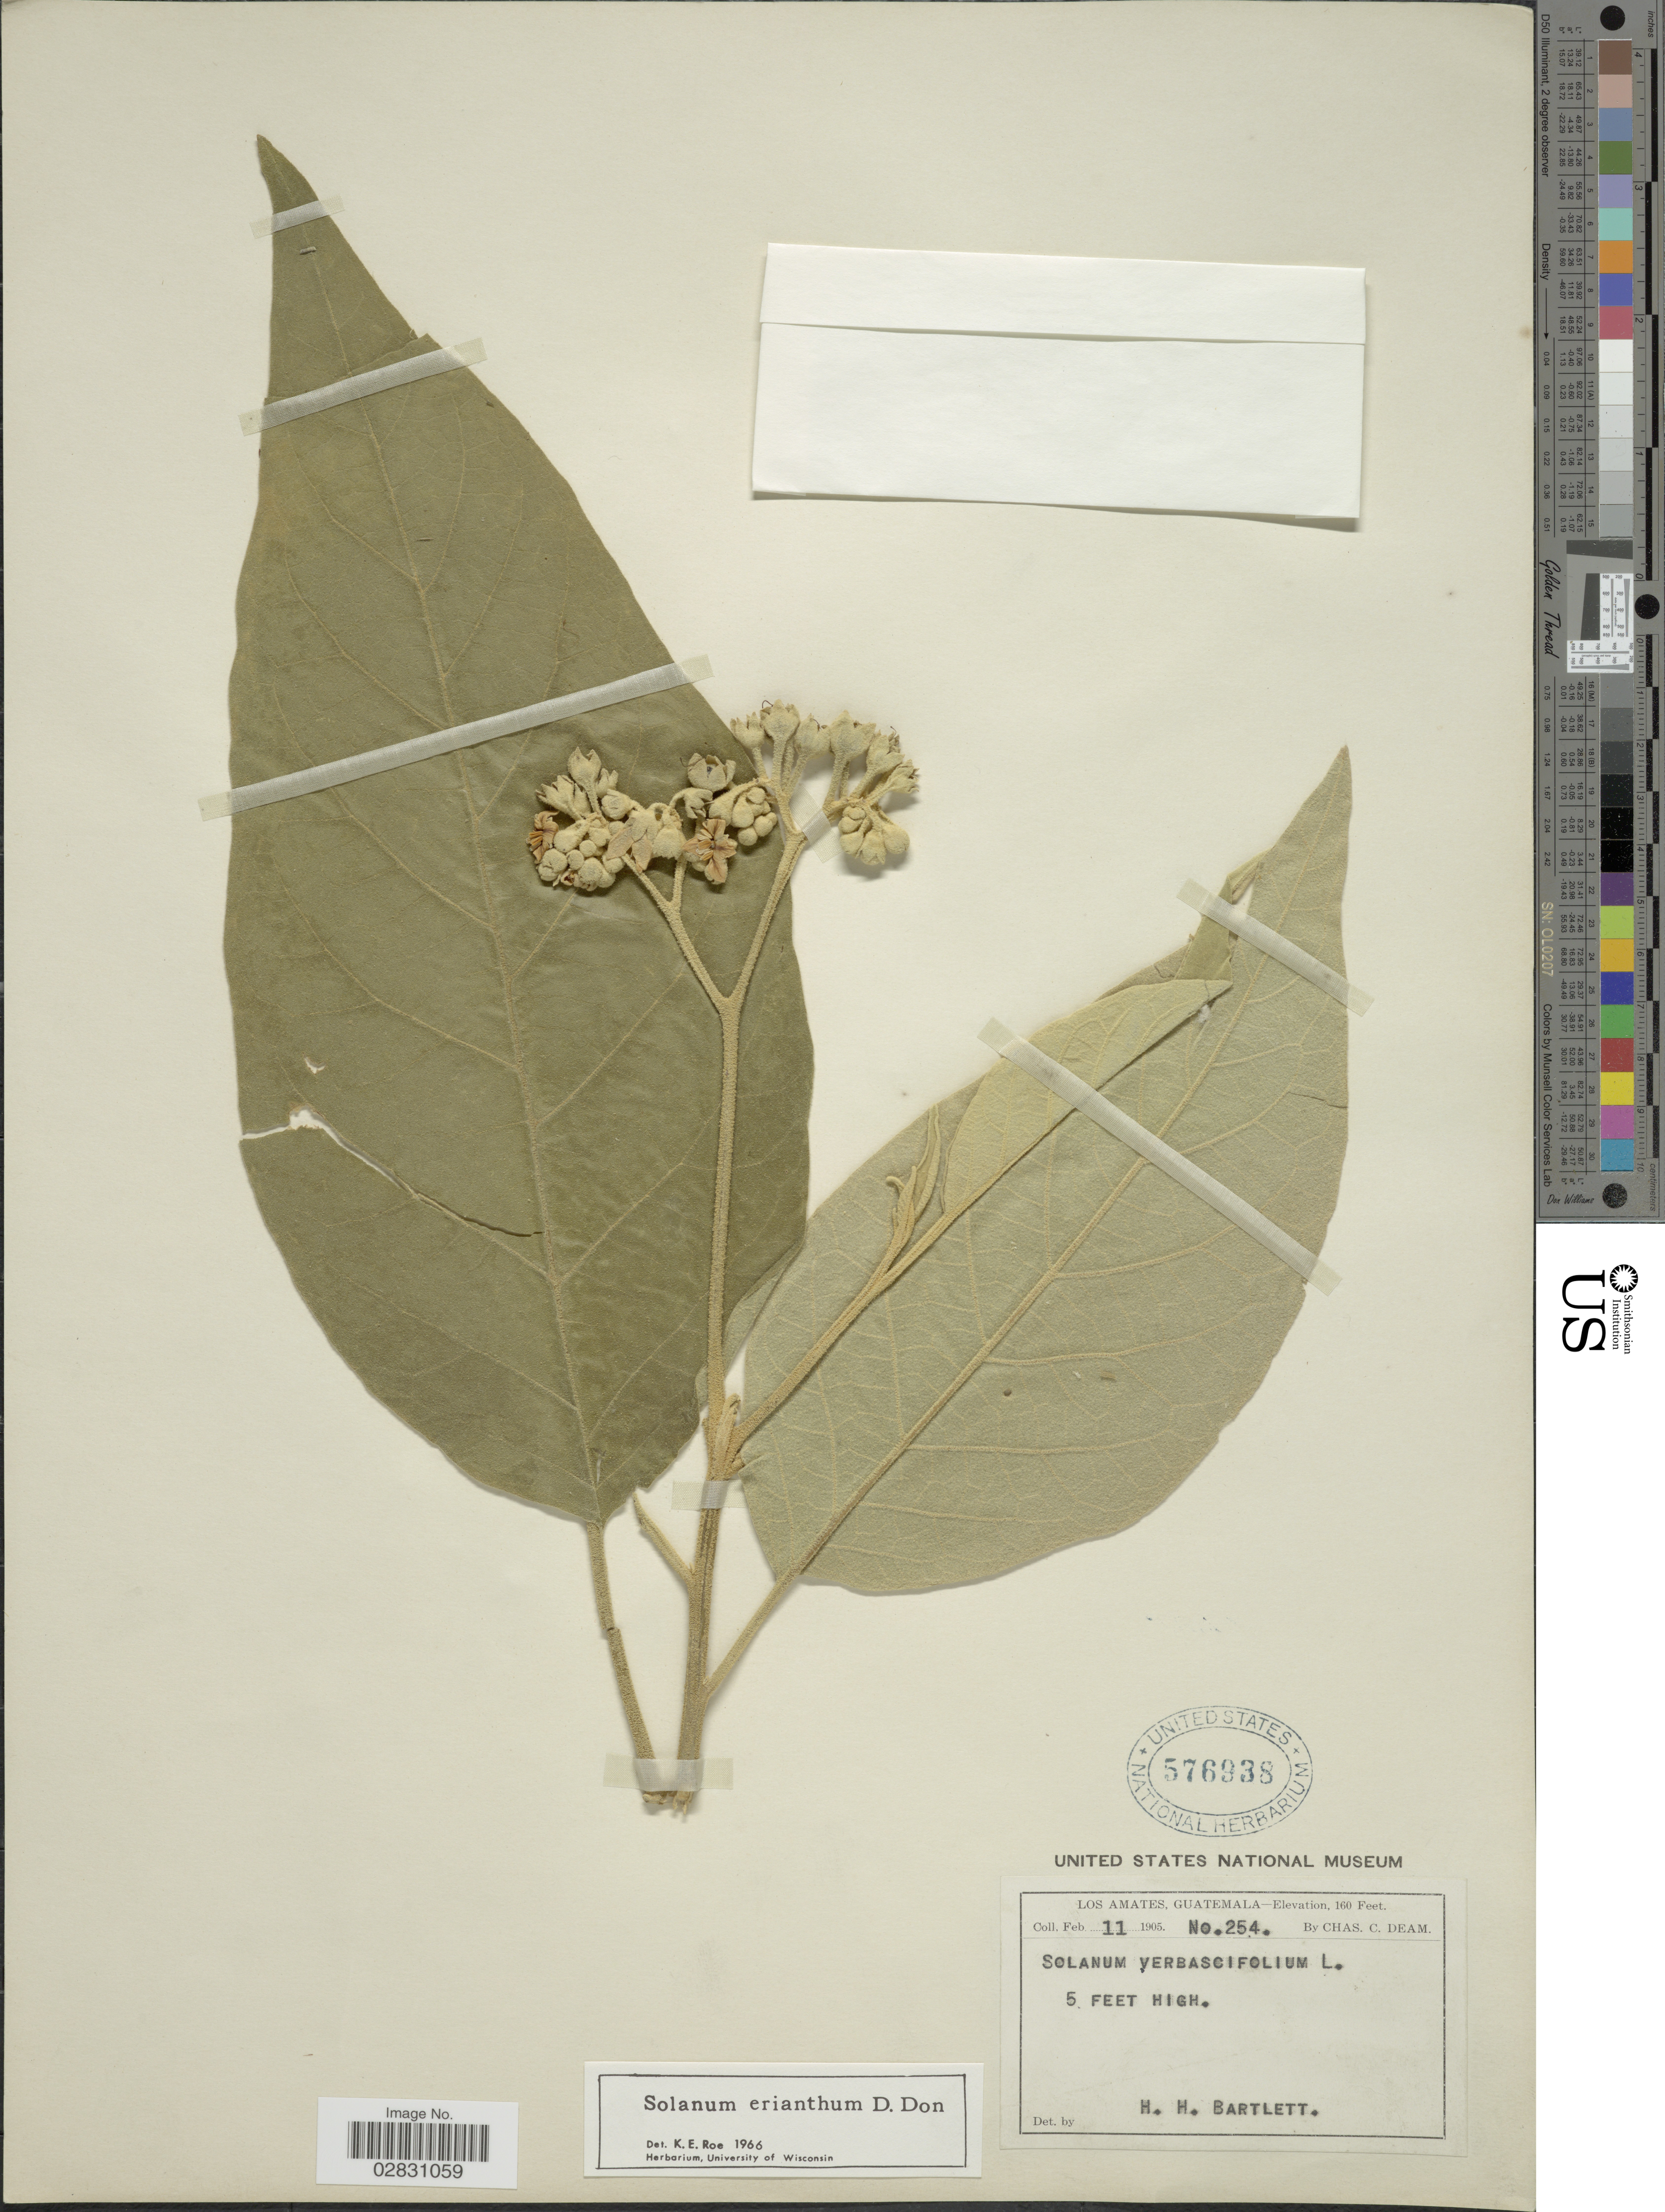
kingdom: Plantae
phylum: Tracheophyta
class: Magnoliopsida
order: Solanales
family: Solanaceae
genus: Solanum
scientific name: Solanum erianthum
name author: D. Don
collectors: C. C. Deam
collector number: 254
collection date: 1905-02-11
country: Guatemala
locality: Los Amates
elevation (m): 49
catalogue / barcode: US 576938